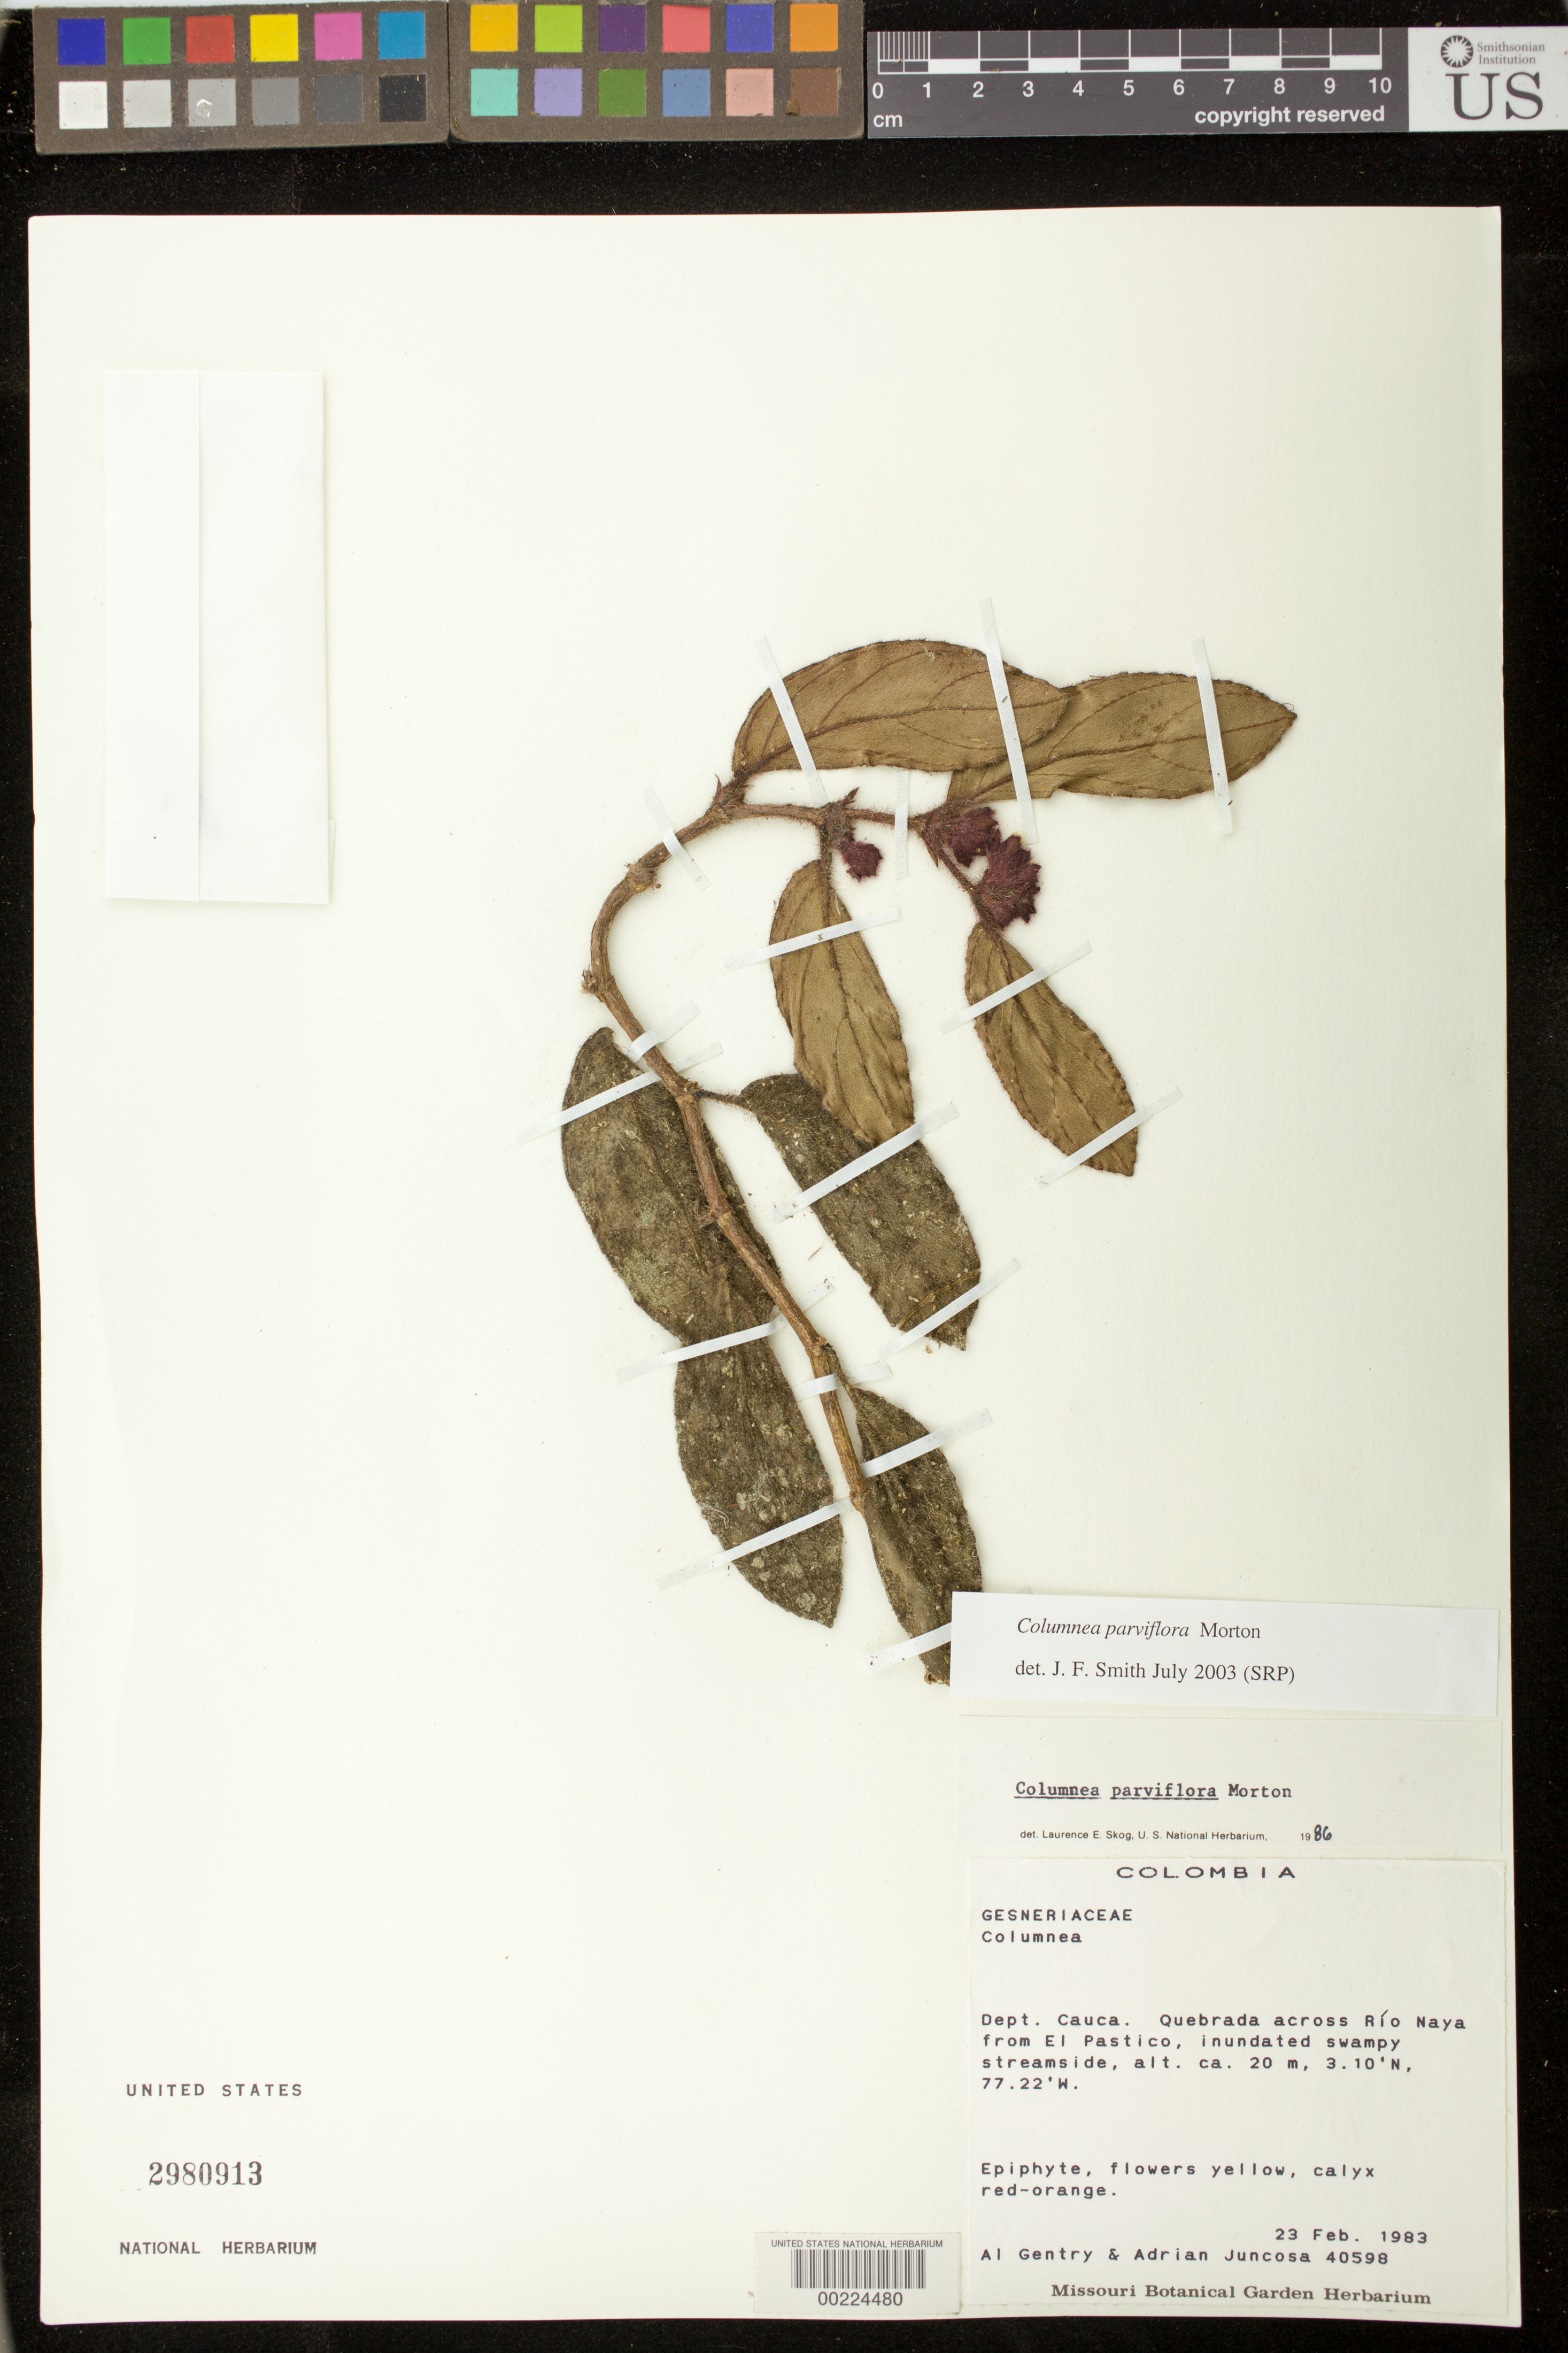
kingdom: Plantae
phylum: Tracheophyta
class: Magnoliopsida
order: Lamiales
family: Gesneriaceae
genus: Columnea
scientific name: Columnea herthae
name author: Mansf.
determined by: Clark, J. L.; Skog, Laurence E.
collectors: A. H. Gentry & A. Juncosa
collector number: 40598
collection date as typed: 23 Feb 1983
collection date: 1983-02-23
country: Colombia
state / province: Cauca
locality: Quebrada across Rio Naya from El Pastico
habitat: Inundated swampy streamside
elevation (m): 20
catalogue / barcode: US 2980913